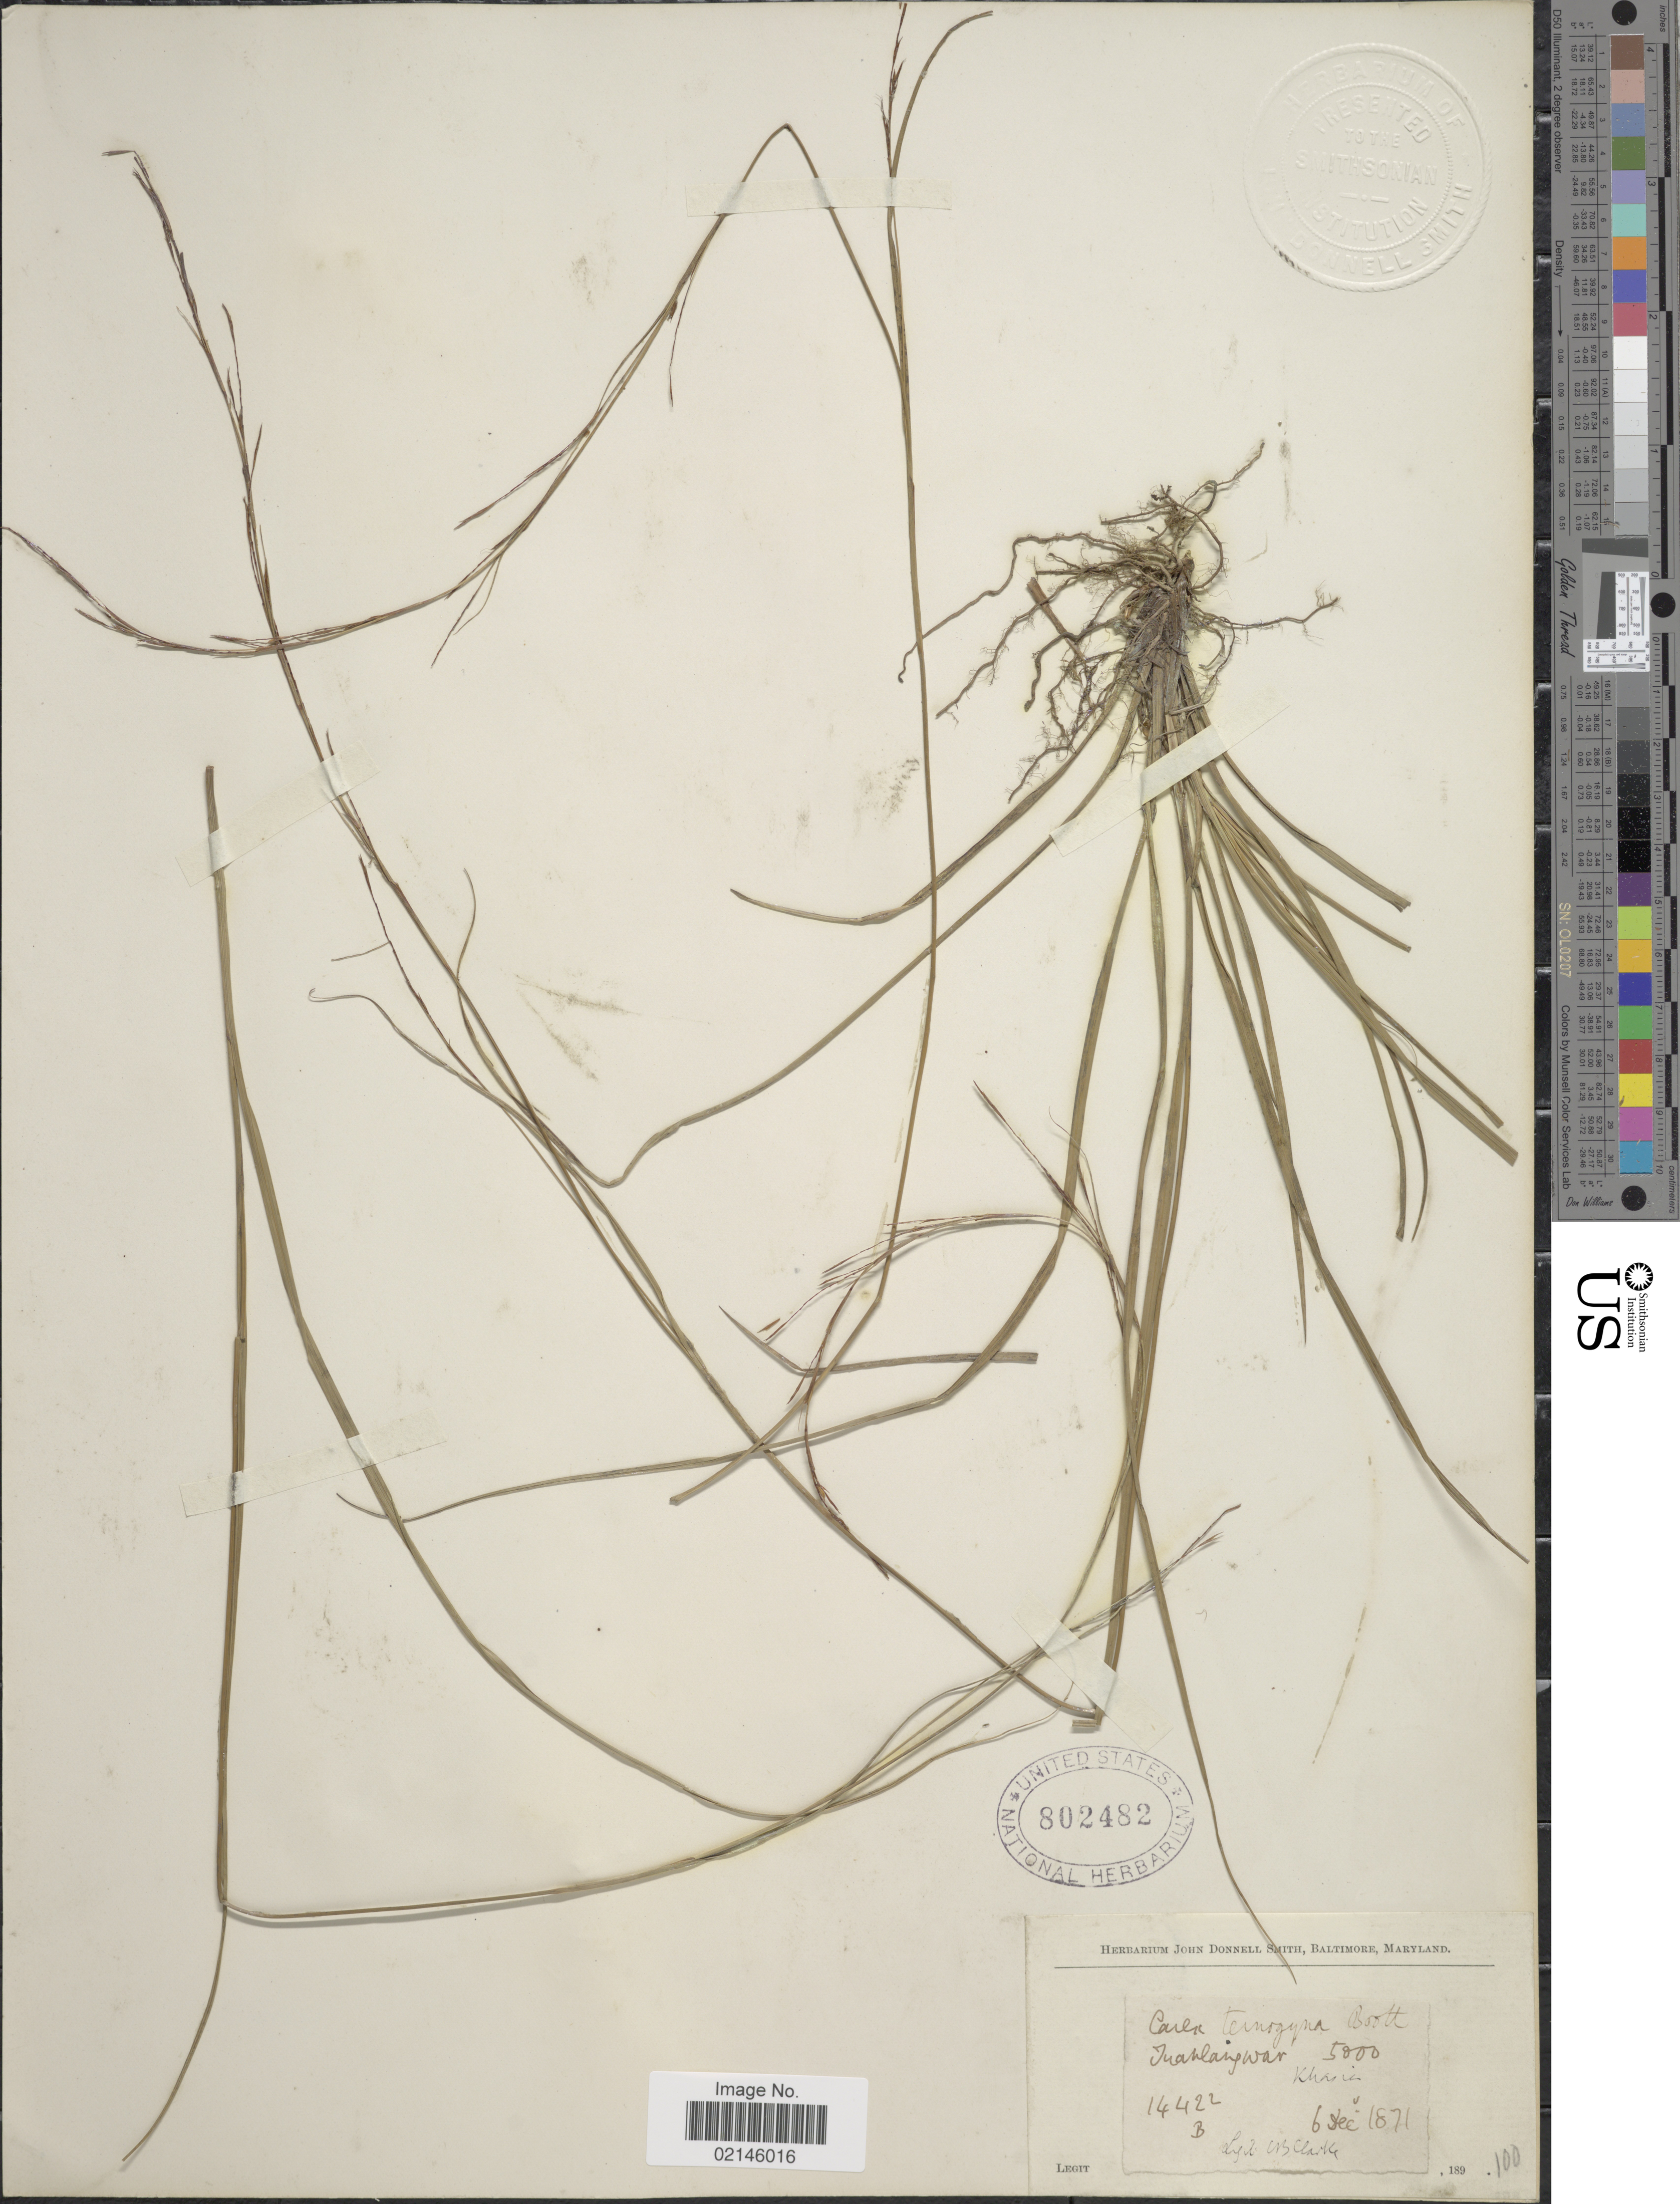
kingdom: Plantae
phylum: Tracheophyta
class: Liliopsida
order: Poales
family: Cyperaceae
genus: Carex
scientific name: Carex teinogyna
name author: Boott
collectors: C. B. Clarke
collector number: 14422B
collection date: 1871-12-06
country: India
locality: Tuahlangwar [interpreted] Khasia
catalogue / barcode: US 802482